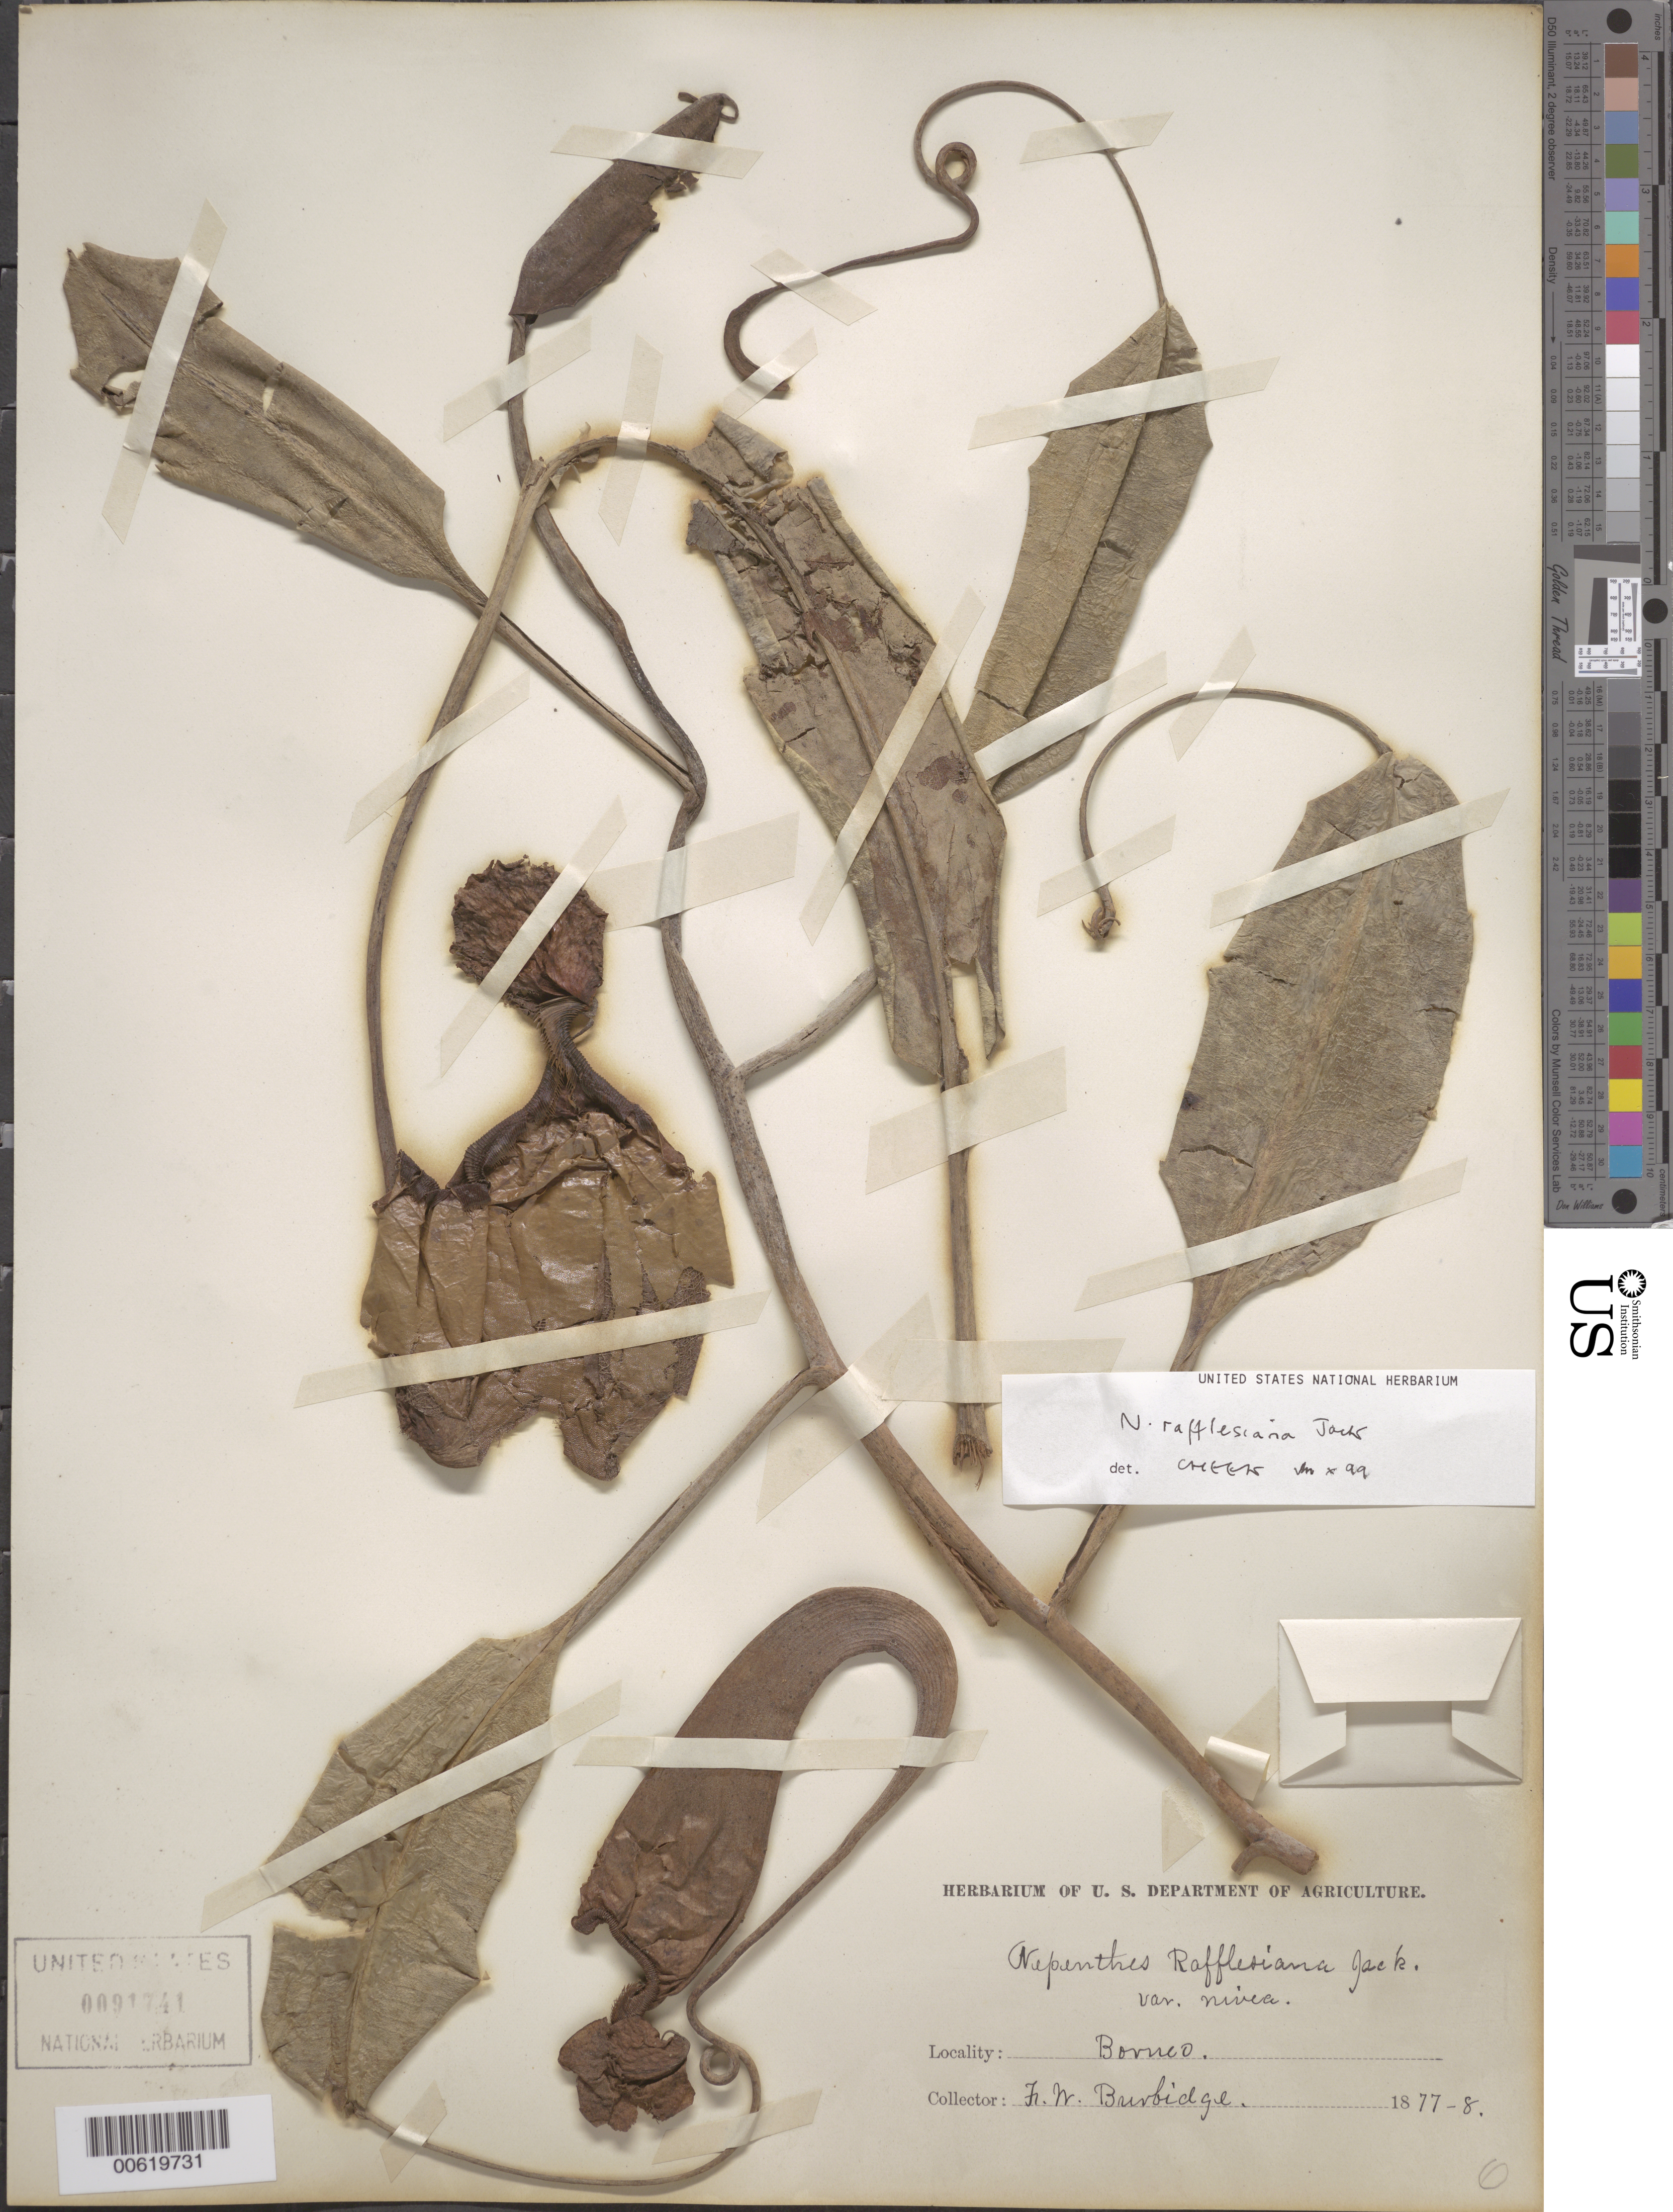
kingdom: Plantae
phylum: Tracheophyta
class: Magnoliopsida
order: Caryophyllales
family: Nepenthaceae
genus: Nepenthes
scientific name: Nepenthes rafflesiana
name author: Jack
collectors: F. Brubridge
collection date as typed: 1877 to -- --- 1878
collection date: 1877/1878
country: Malaysia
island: Borneo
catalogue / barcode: US 91741